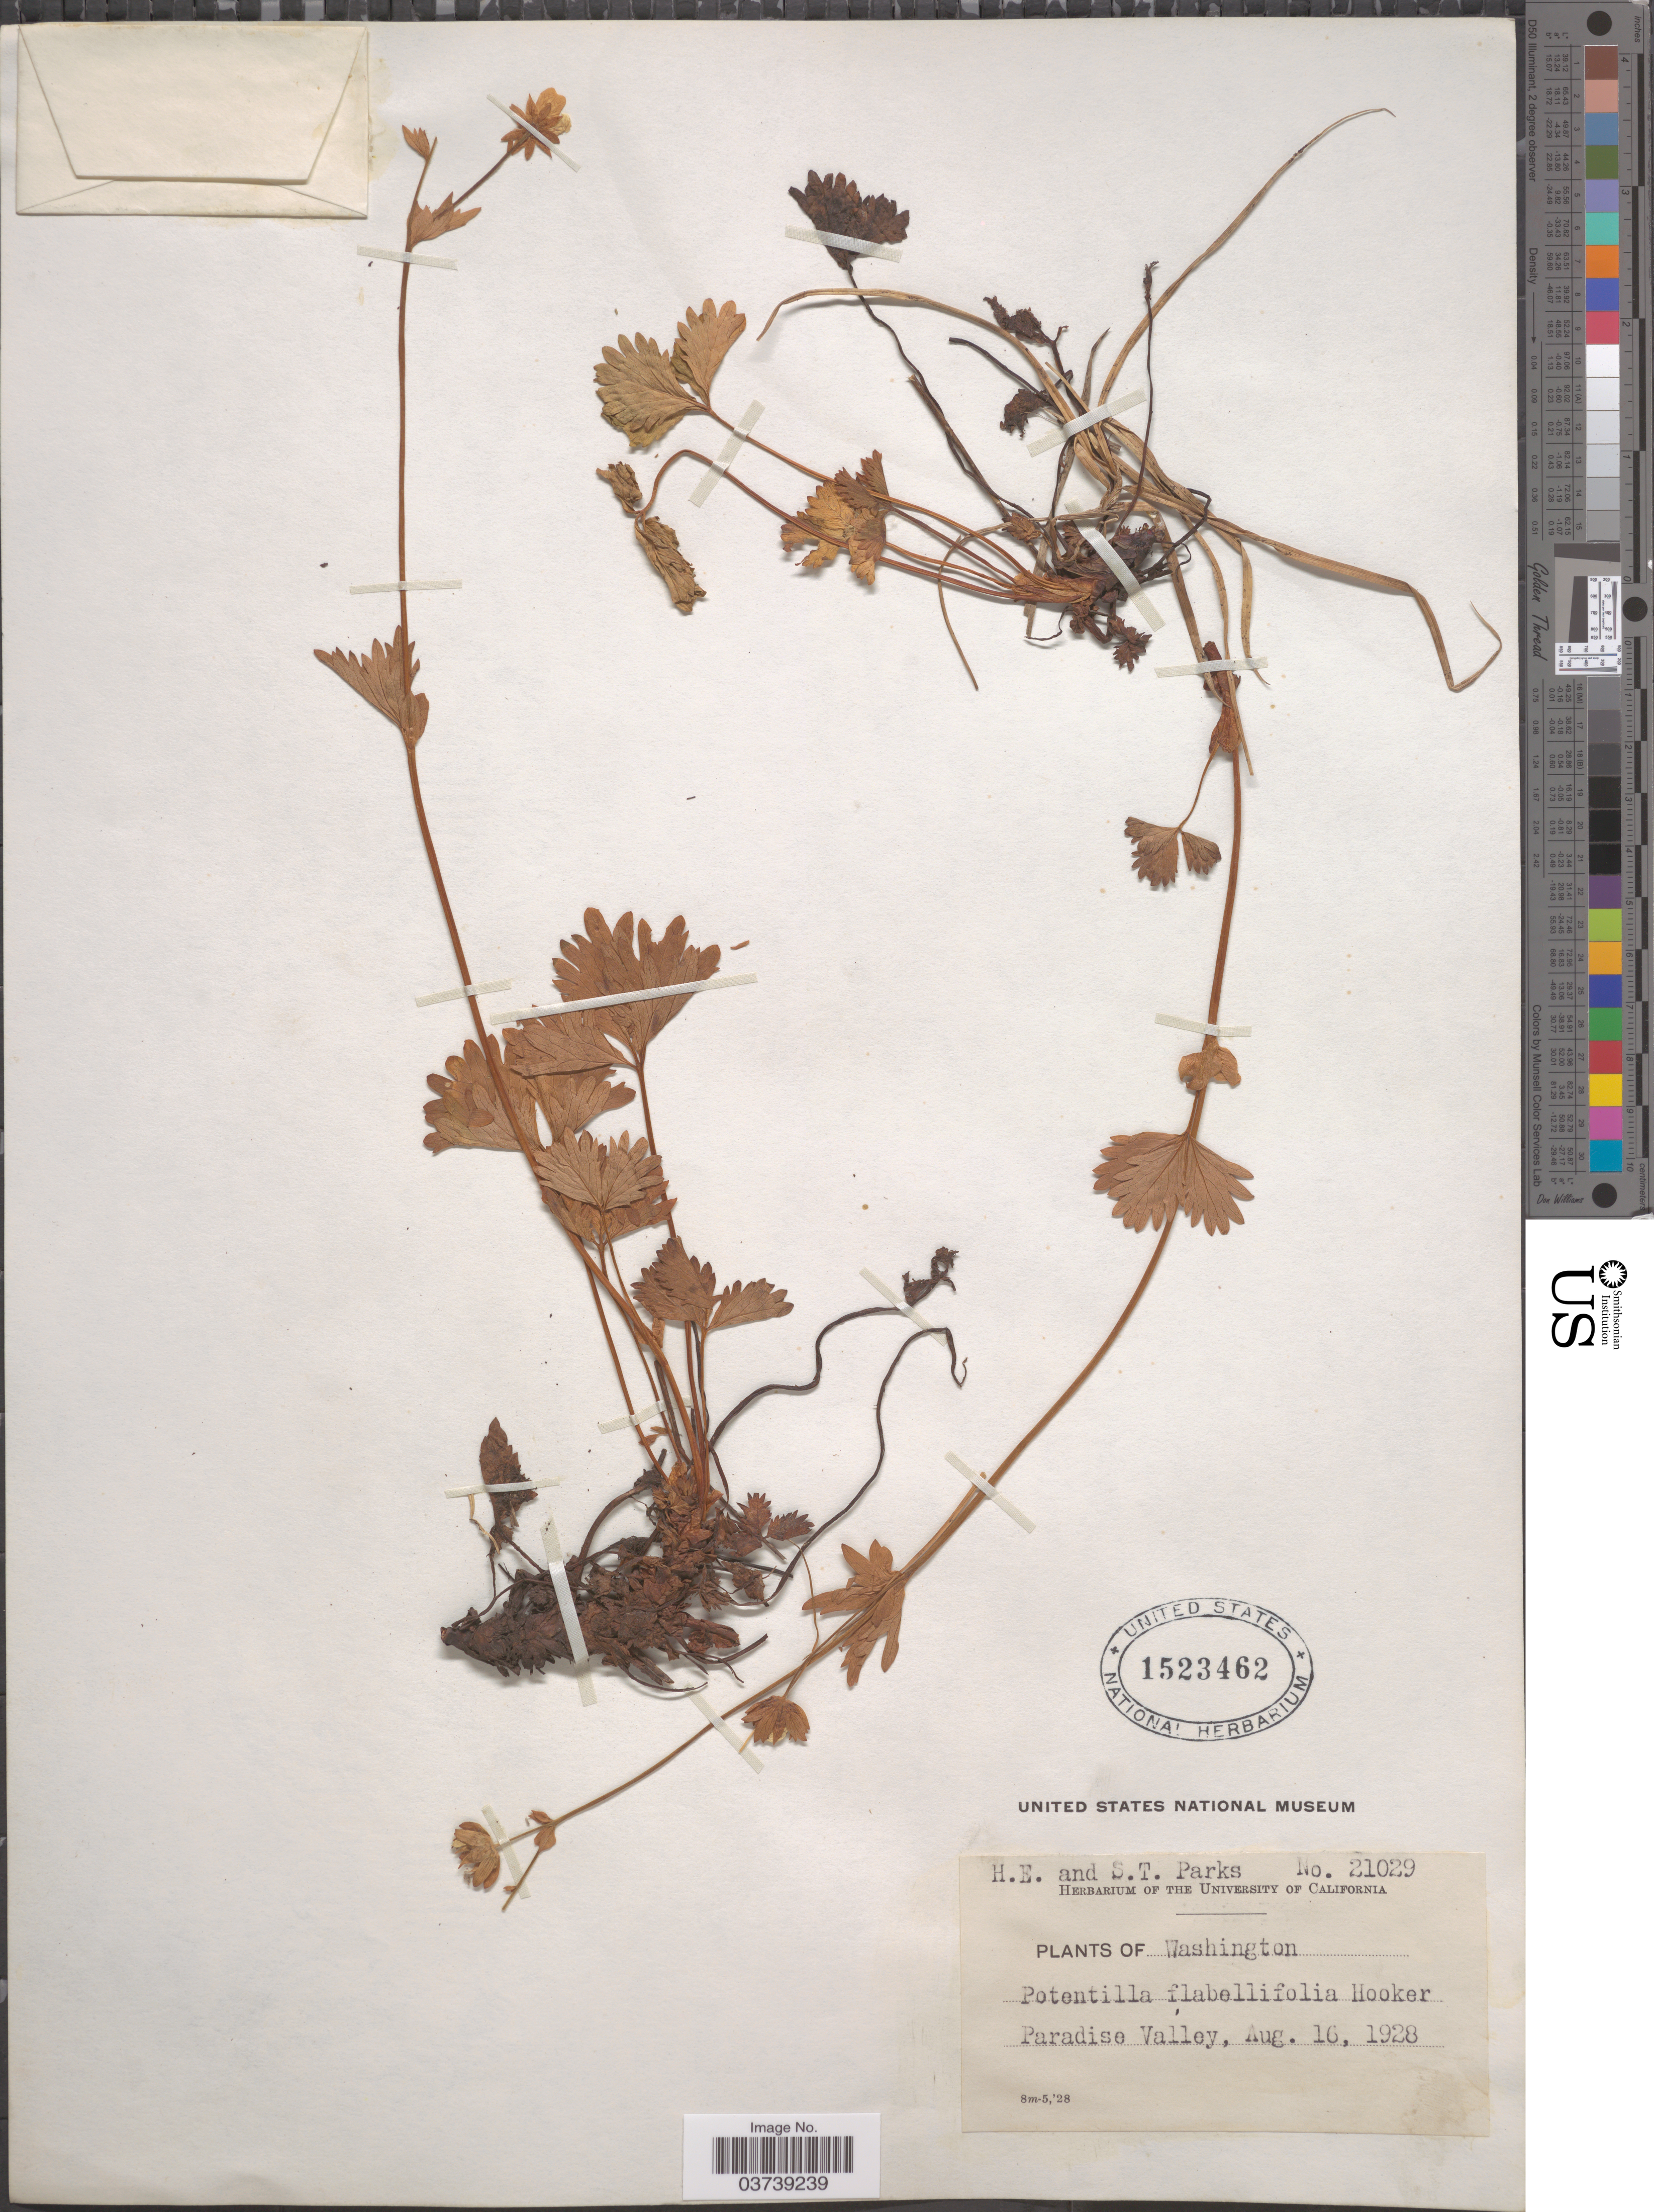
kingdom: Plantae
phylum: Tracheophyta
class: Magnoliopsida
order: Rosales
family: Rosaceae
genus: Potentilla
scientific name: Potentilla flabellifolia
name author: Hook. ex Torr. & A. Gray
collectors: H. E. Parks & S. Parks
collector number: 21029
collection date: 1928-08-16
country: United States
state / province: Washington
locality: Paradise Valley.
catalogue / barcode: US 1523462